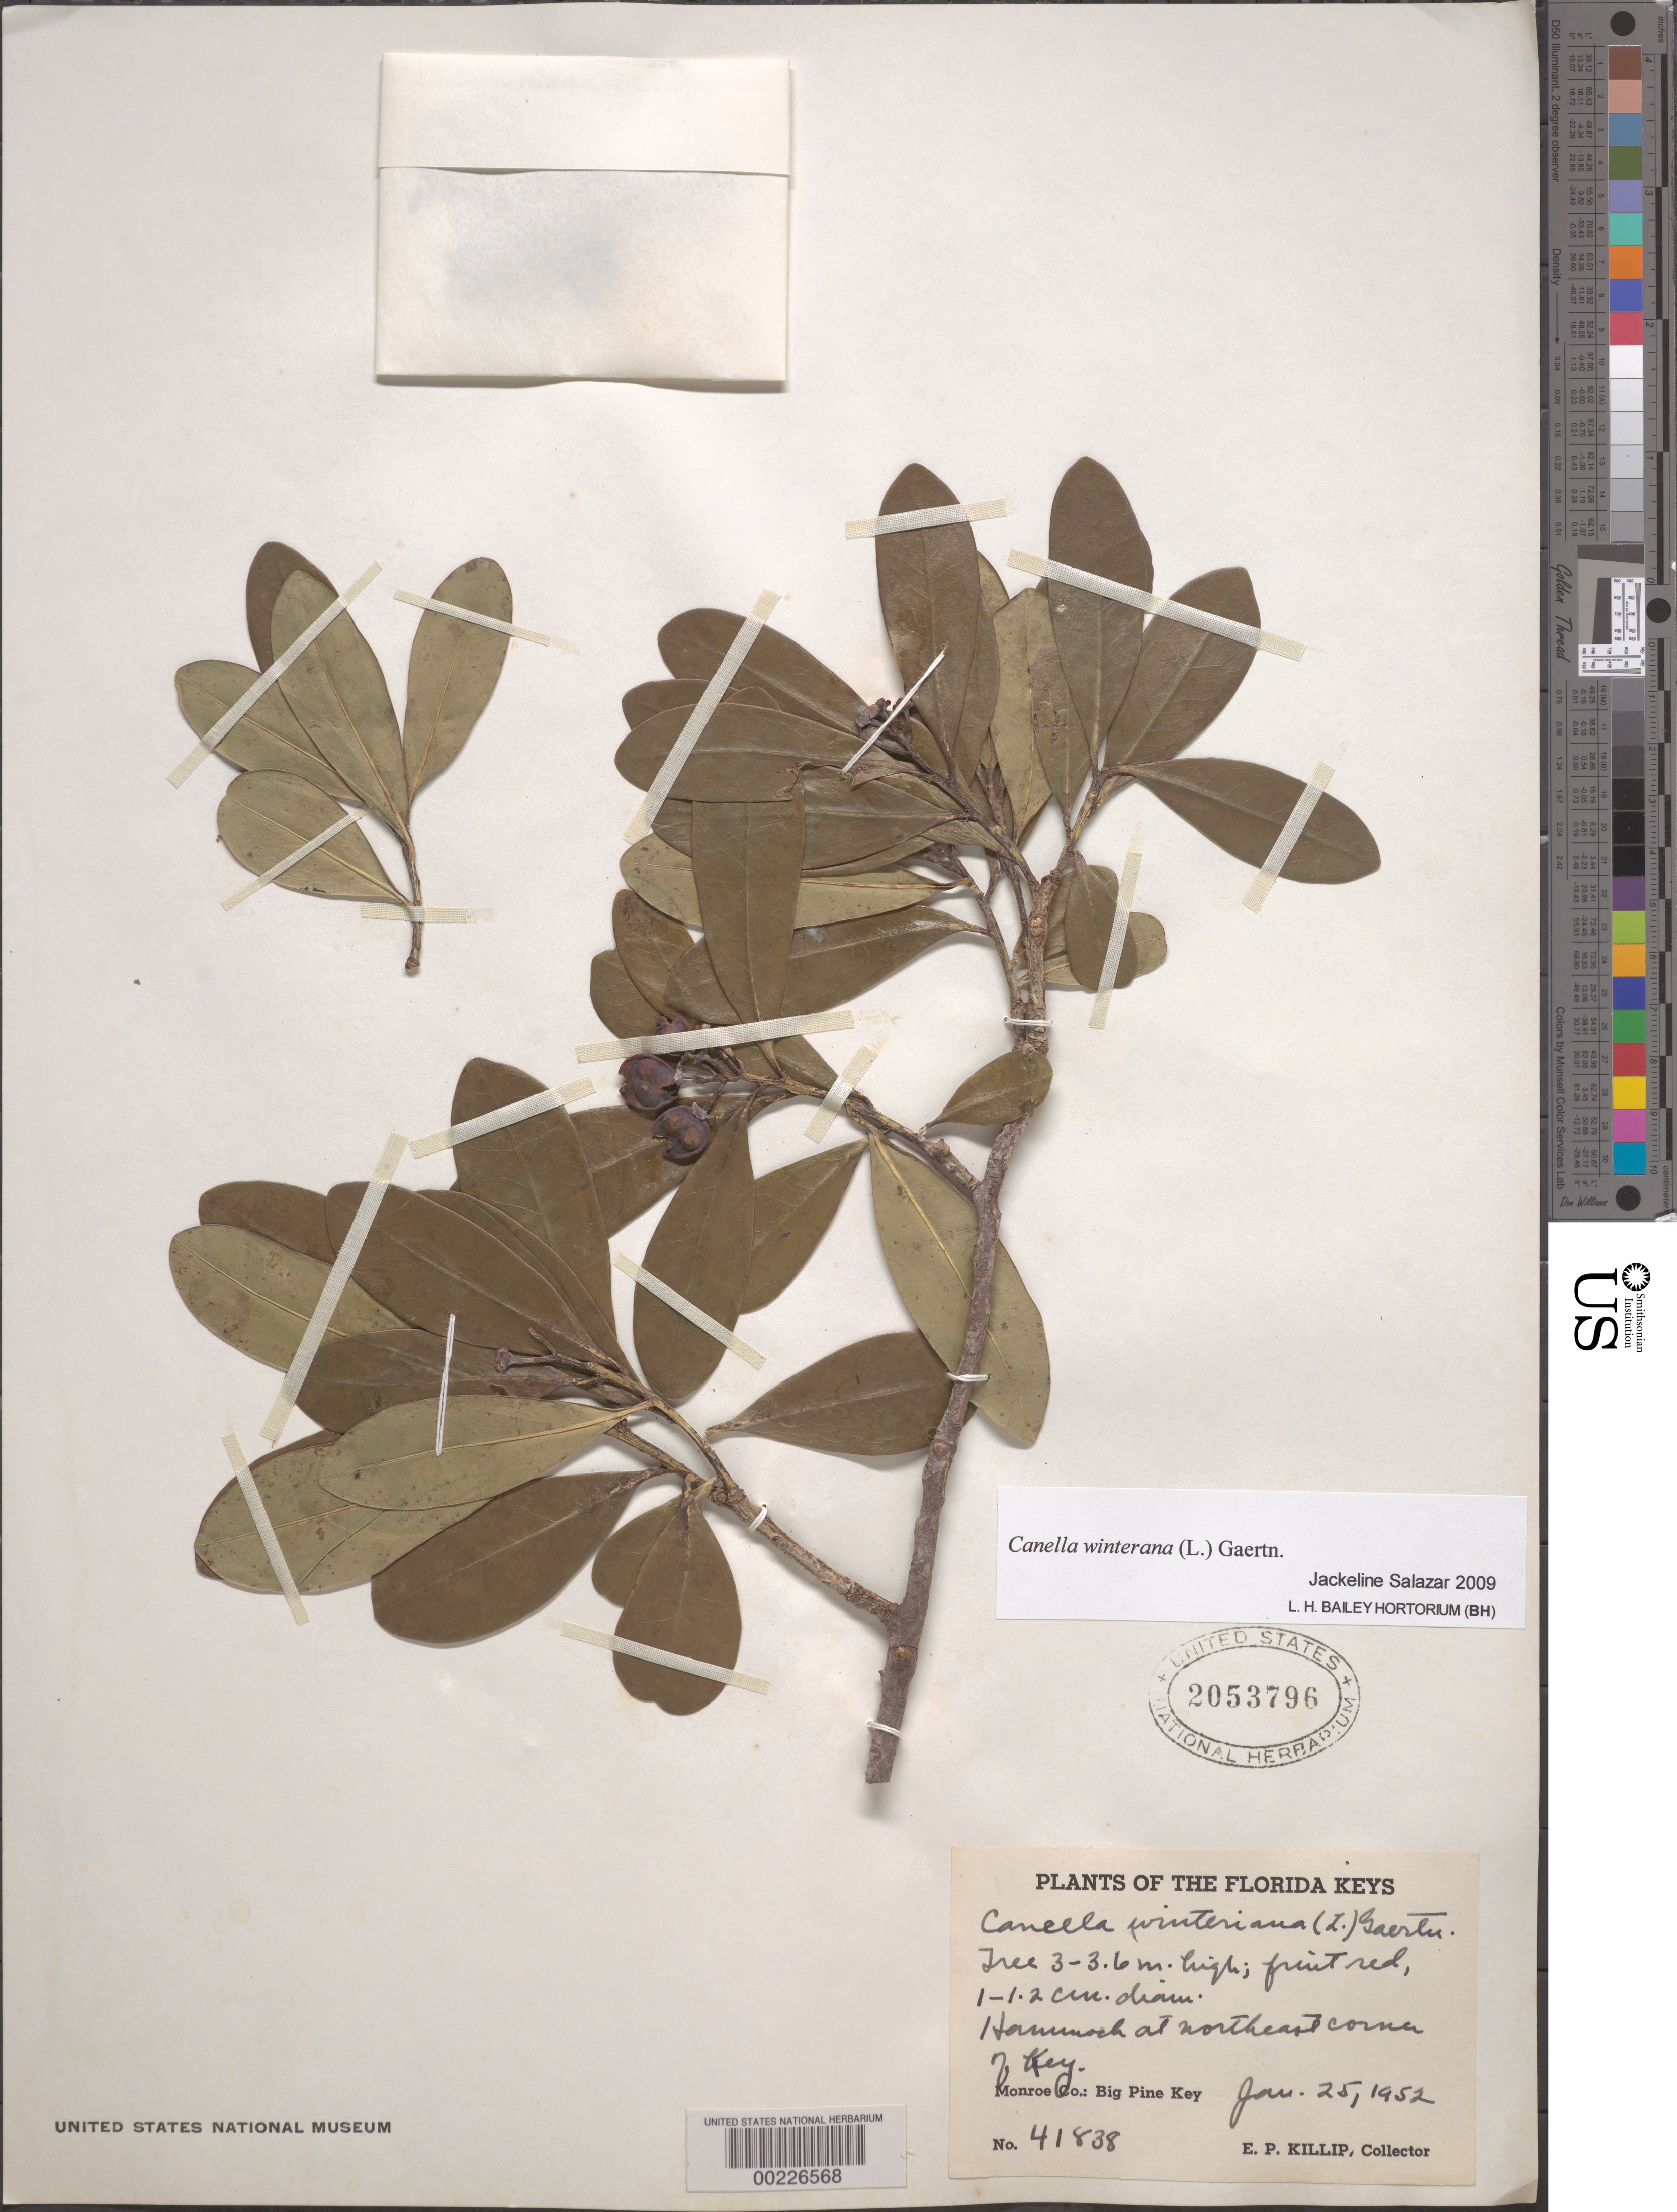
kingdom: Plantae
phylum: Tracheophyta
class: Magnoliopsida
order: Canellales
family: Canellaceae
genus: Canella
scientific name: Canella winterana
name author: (L.) Gaertn.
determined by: Salazar, J.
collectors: E. P. Killip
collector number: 41838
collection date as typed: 25 Jan 1952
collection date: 1952-01-25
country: United States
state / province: Florida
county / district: Monroe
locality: North east corner of key; big pine key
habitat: Hammock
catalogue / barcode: US 2053796